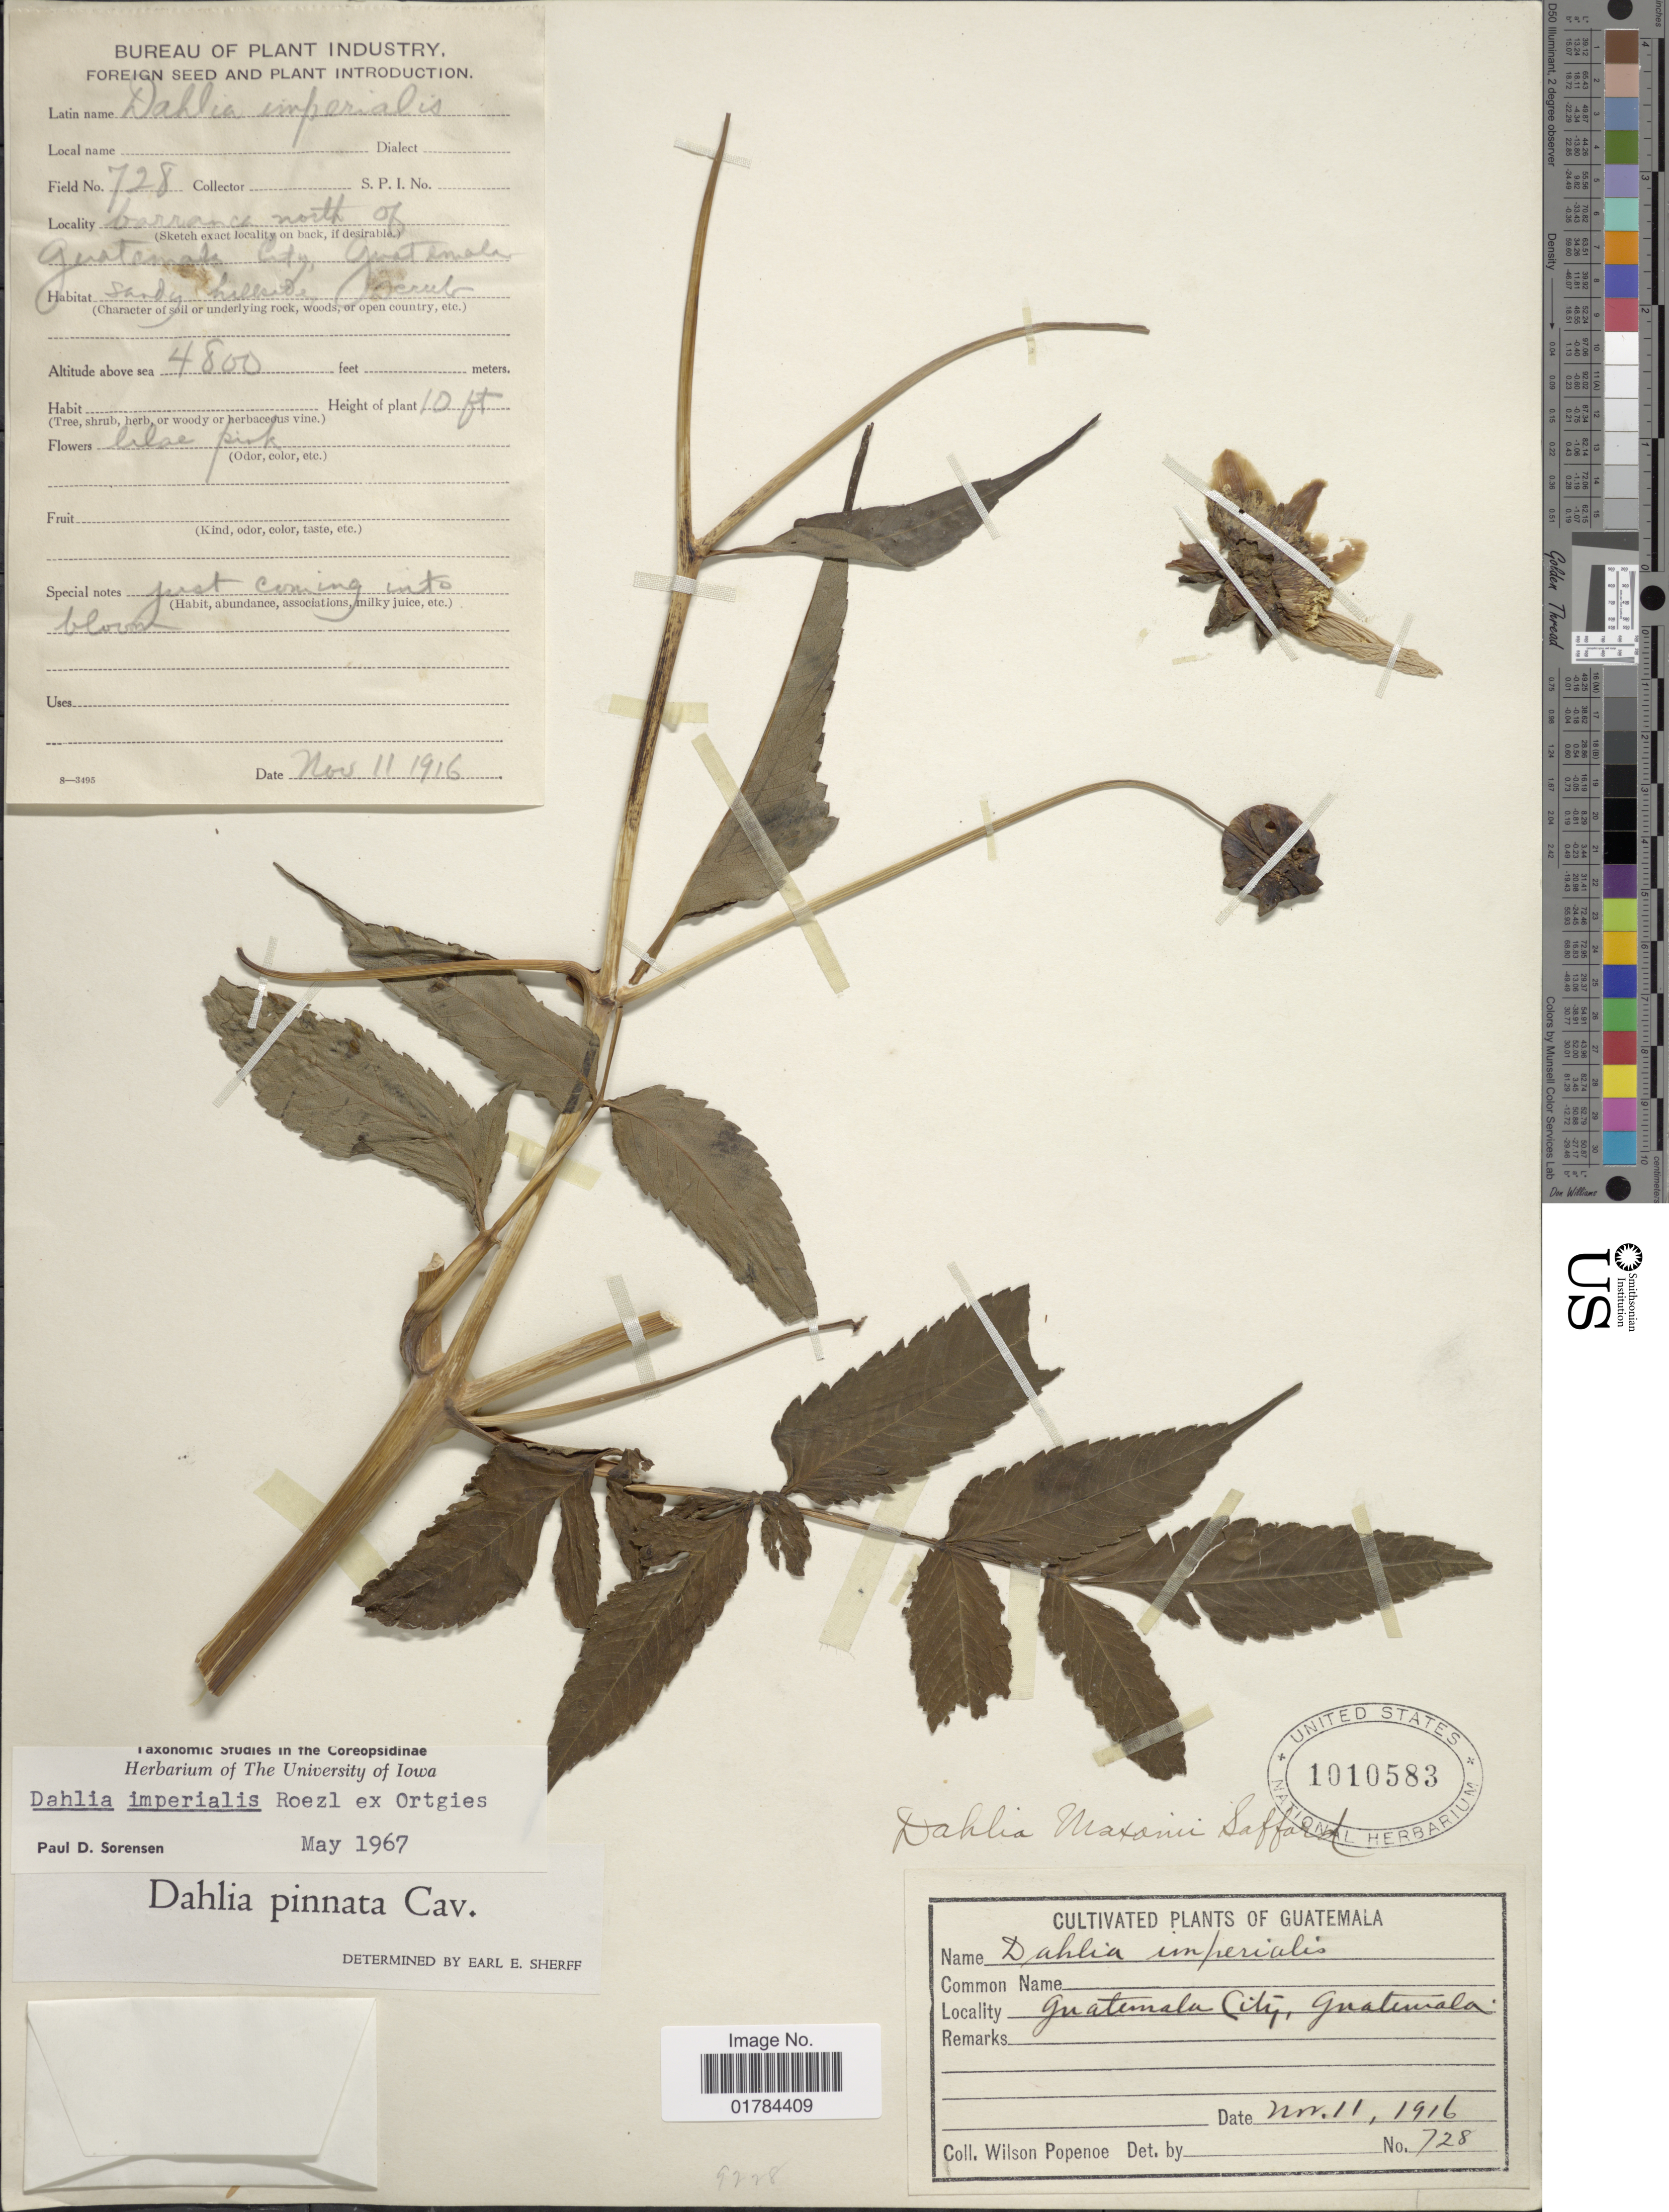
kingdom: Plantae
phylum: Tracheophyta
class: Magnoliopsida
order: Asterales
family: Asteraceae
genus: Dahlia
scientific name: Dahlia imperialis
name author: Roezl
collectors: W. Popenoe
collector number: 728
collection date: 1916-11-11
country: Guatemala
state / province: Guatemala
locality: Guatemala City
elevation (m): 1463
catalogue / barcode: US 1010583